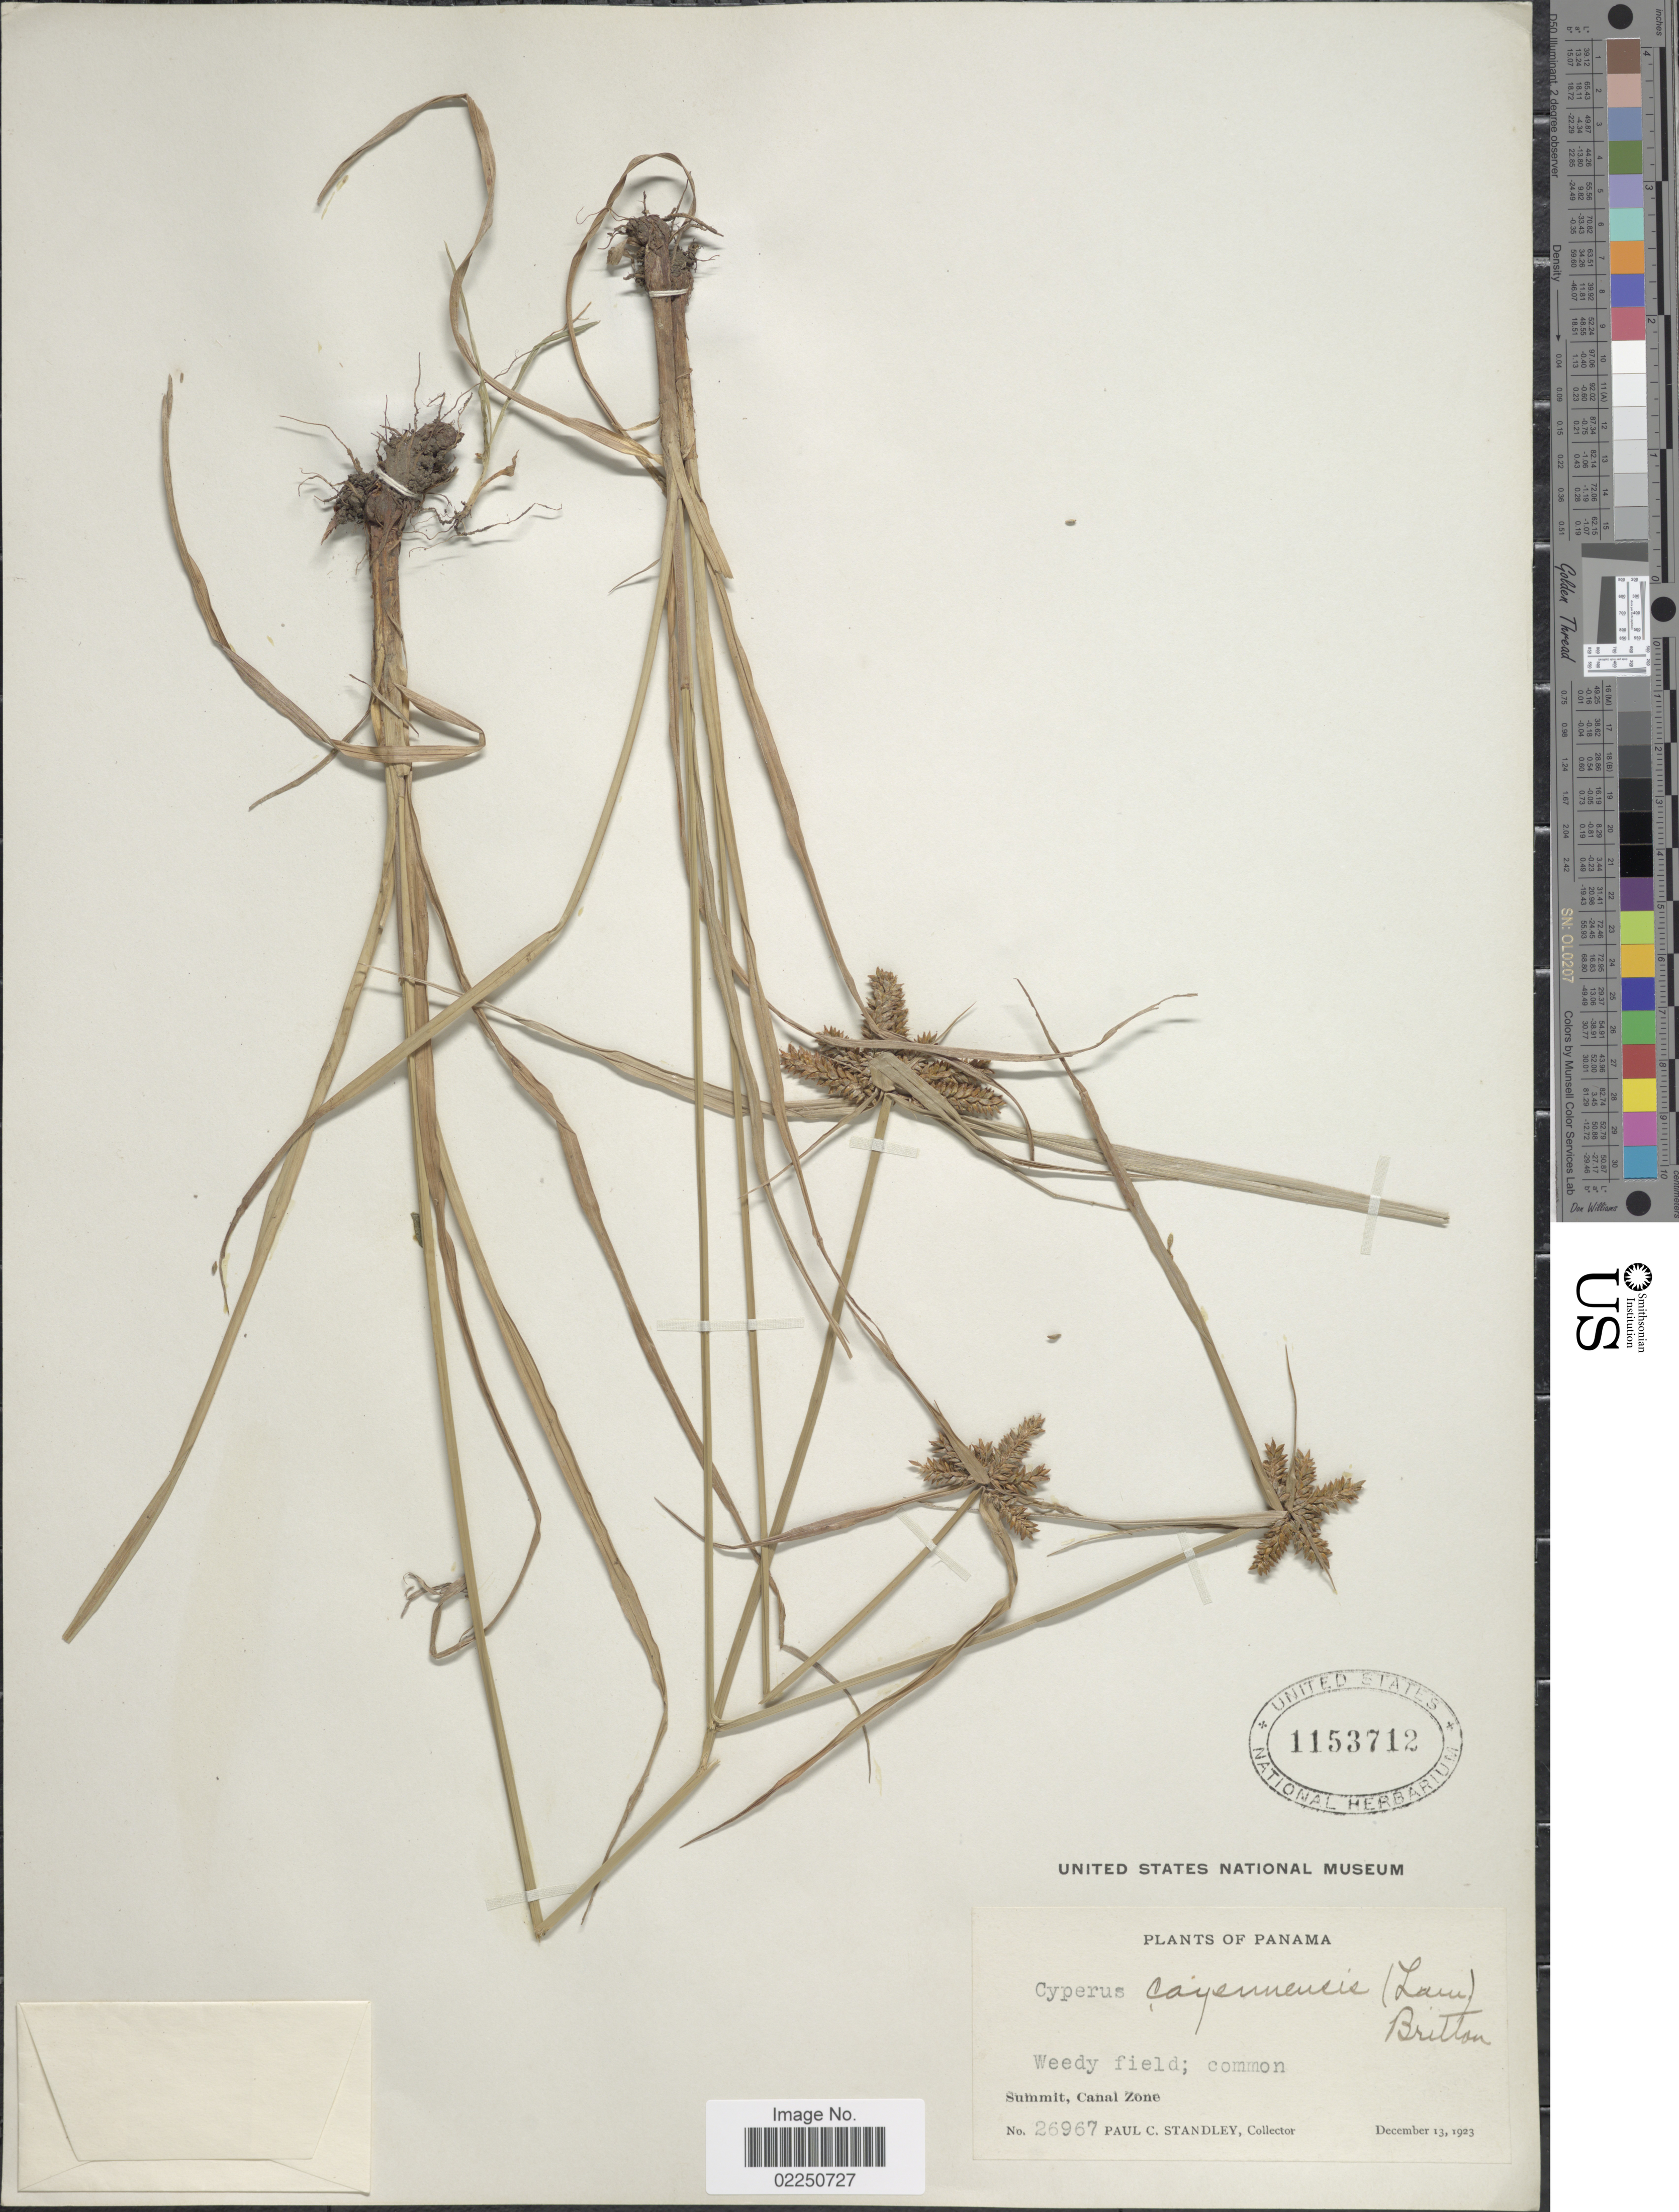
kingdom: Plantae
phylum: Tracheophyta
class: Liliopsida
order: Poales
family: Cyperaceae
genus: Cyperus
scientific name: Cyperus aggregatus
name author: (Willd.) Endl.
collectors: P. C. Standley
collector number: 26967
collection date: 1923-12-13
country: Panama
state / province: Colón / Panamá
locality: Summit, Canal Zone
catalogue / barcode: US 1153712